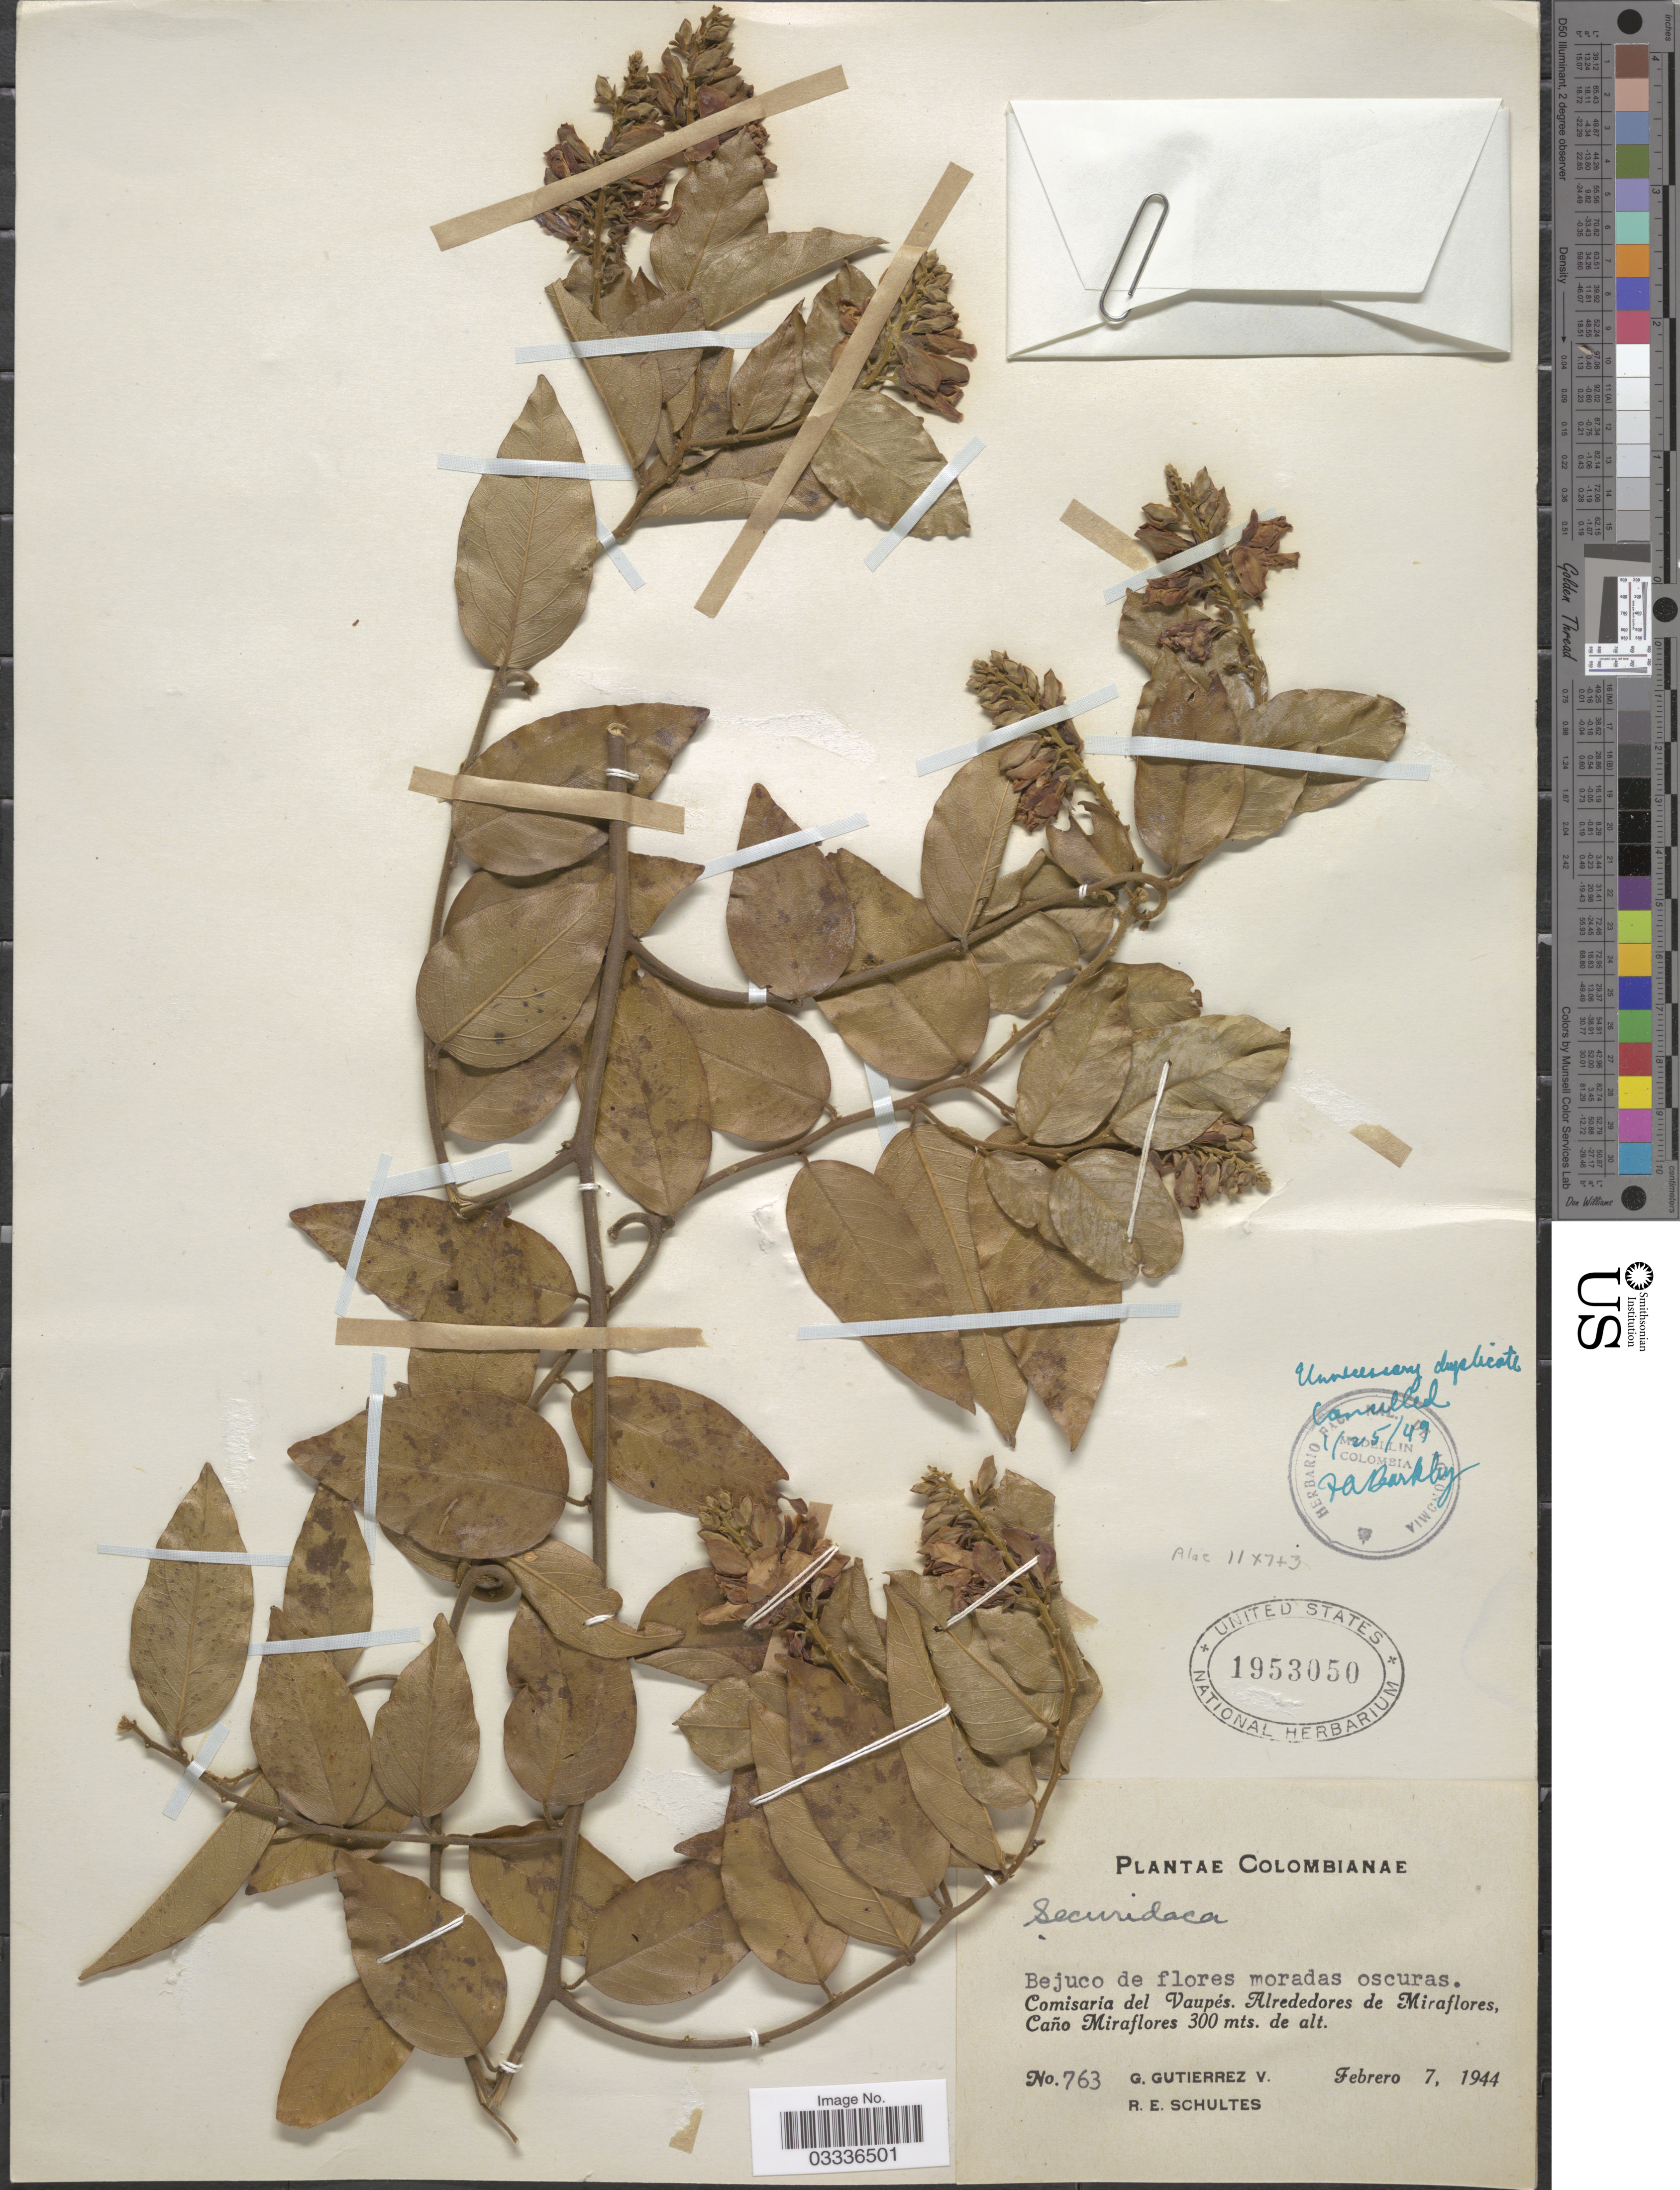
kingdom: Plantae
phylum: Tracheophyta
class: Magnoliopsida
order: Fabales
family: Polygalaceae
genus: Securidaca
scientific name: Securidaca pendula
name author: Bonpl.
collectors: G. Gutiérrez V. & R. E. Schultes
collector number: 763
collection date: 1944-02-07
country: Colombia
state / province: Vaupés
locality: Comisaría del Vaupés. Alrededores de Miraflores, Caño Miraflores.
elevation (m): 300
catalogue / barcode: US 1953050